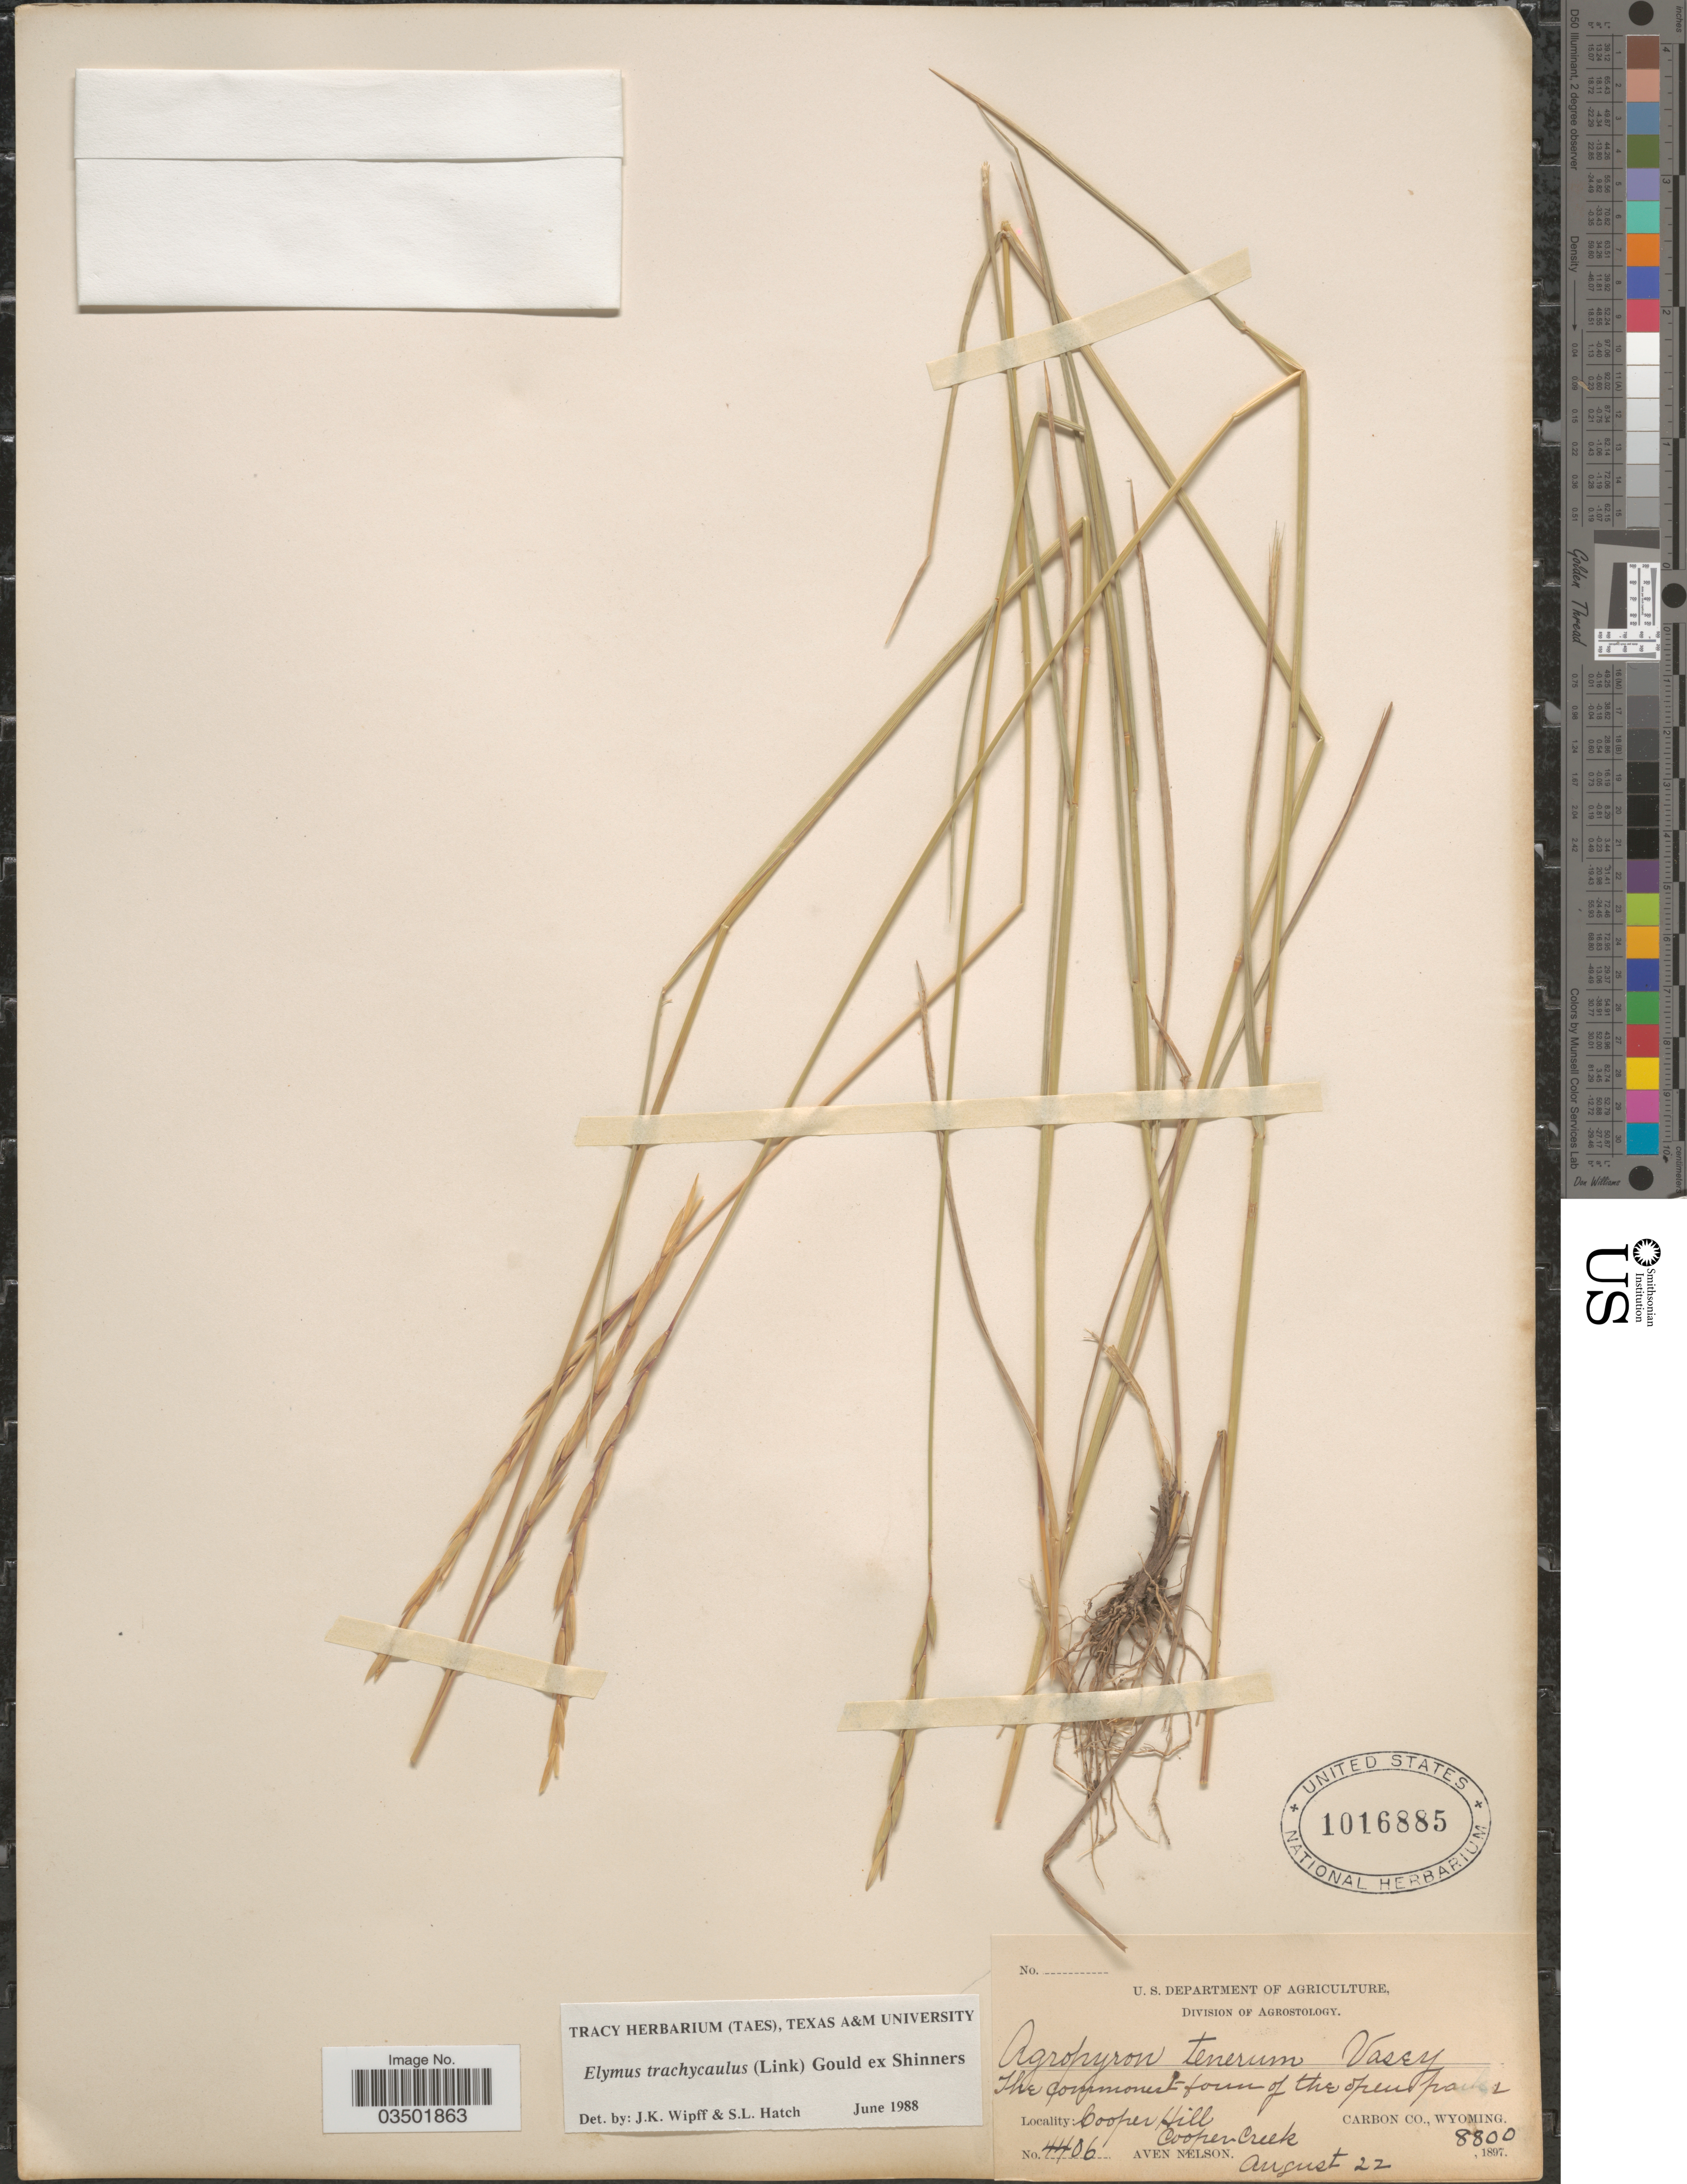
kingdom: Plantae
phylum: Tracheophyta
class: Liliopsida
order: Poales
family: Poaceae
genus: Elymus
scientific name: Elymus trachycaulus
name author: (Link) Gould ex Shinners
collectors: A. Nelson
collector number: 4406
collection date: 1897-08-22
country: United States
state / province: Wyoming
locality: Cooper Hill. Cooper-Creek. Carbon Co.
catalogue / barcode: US 1016885